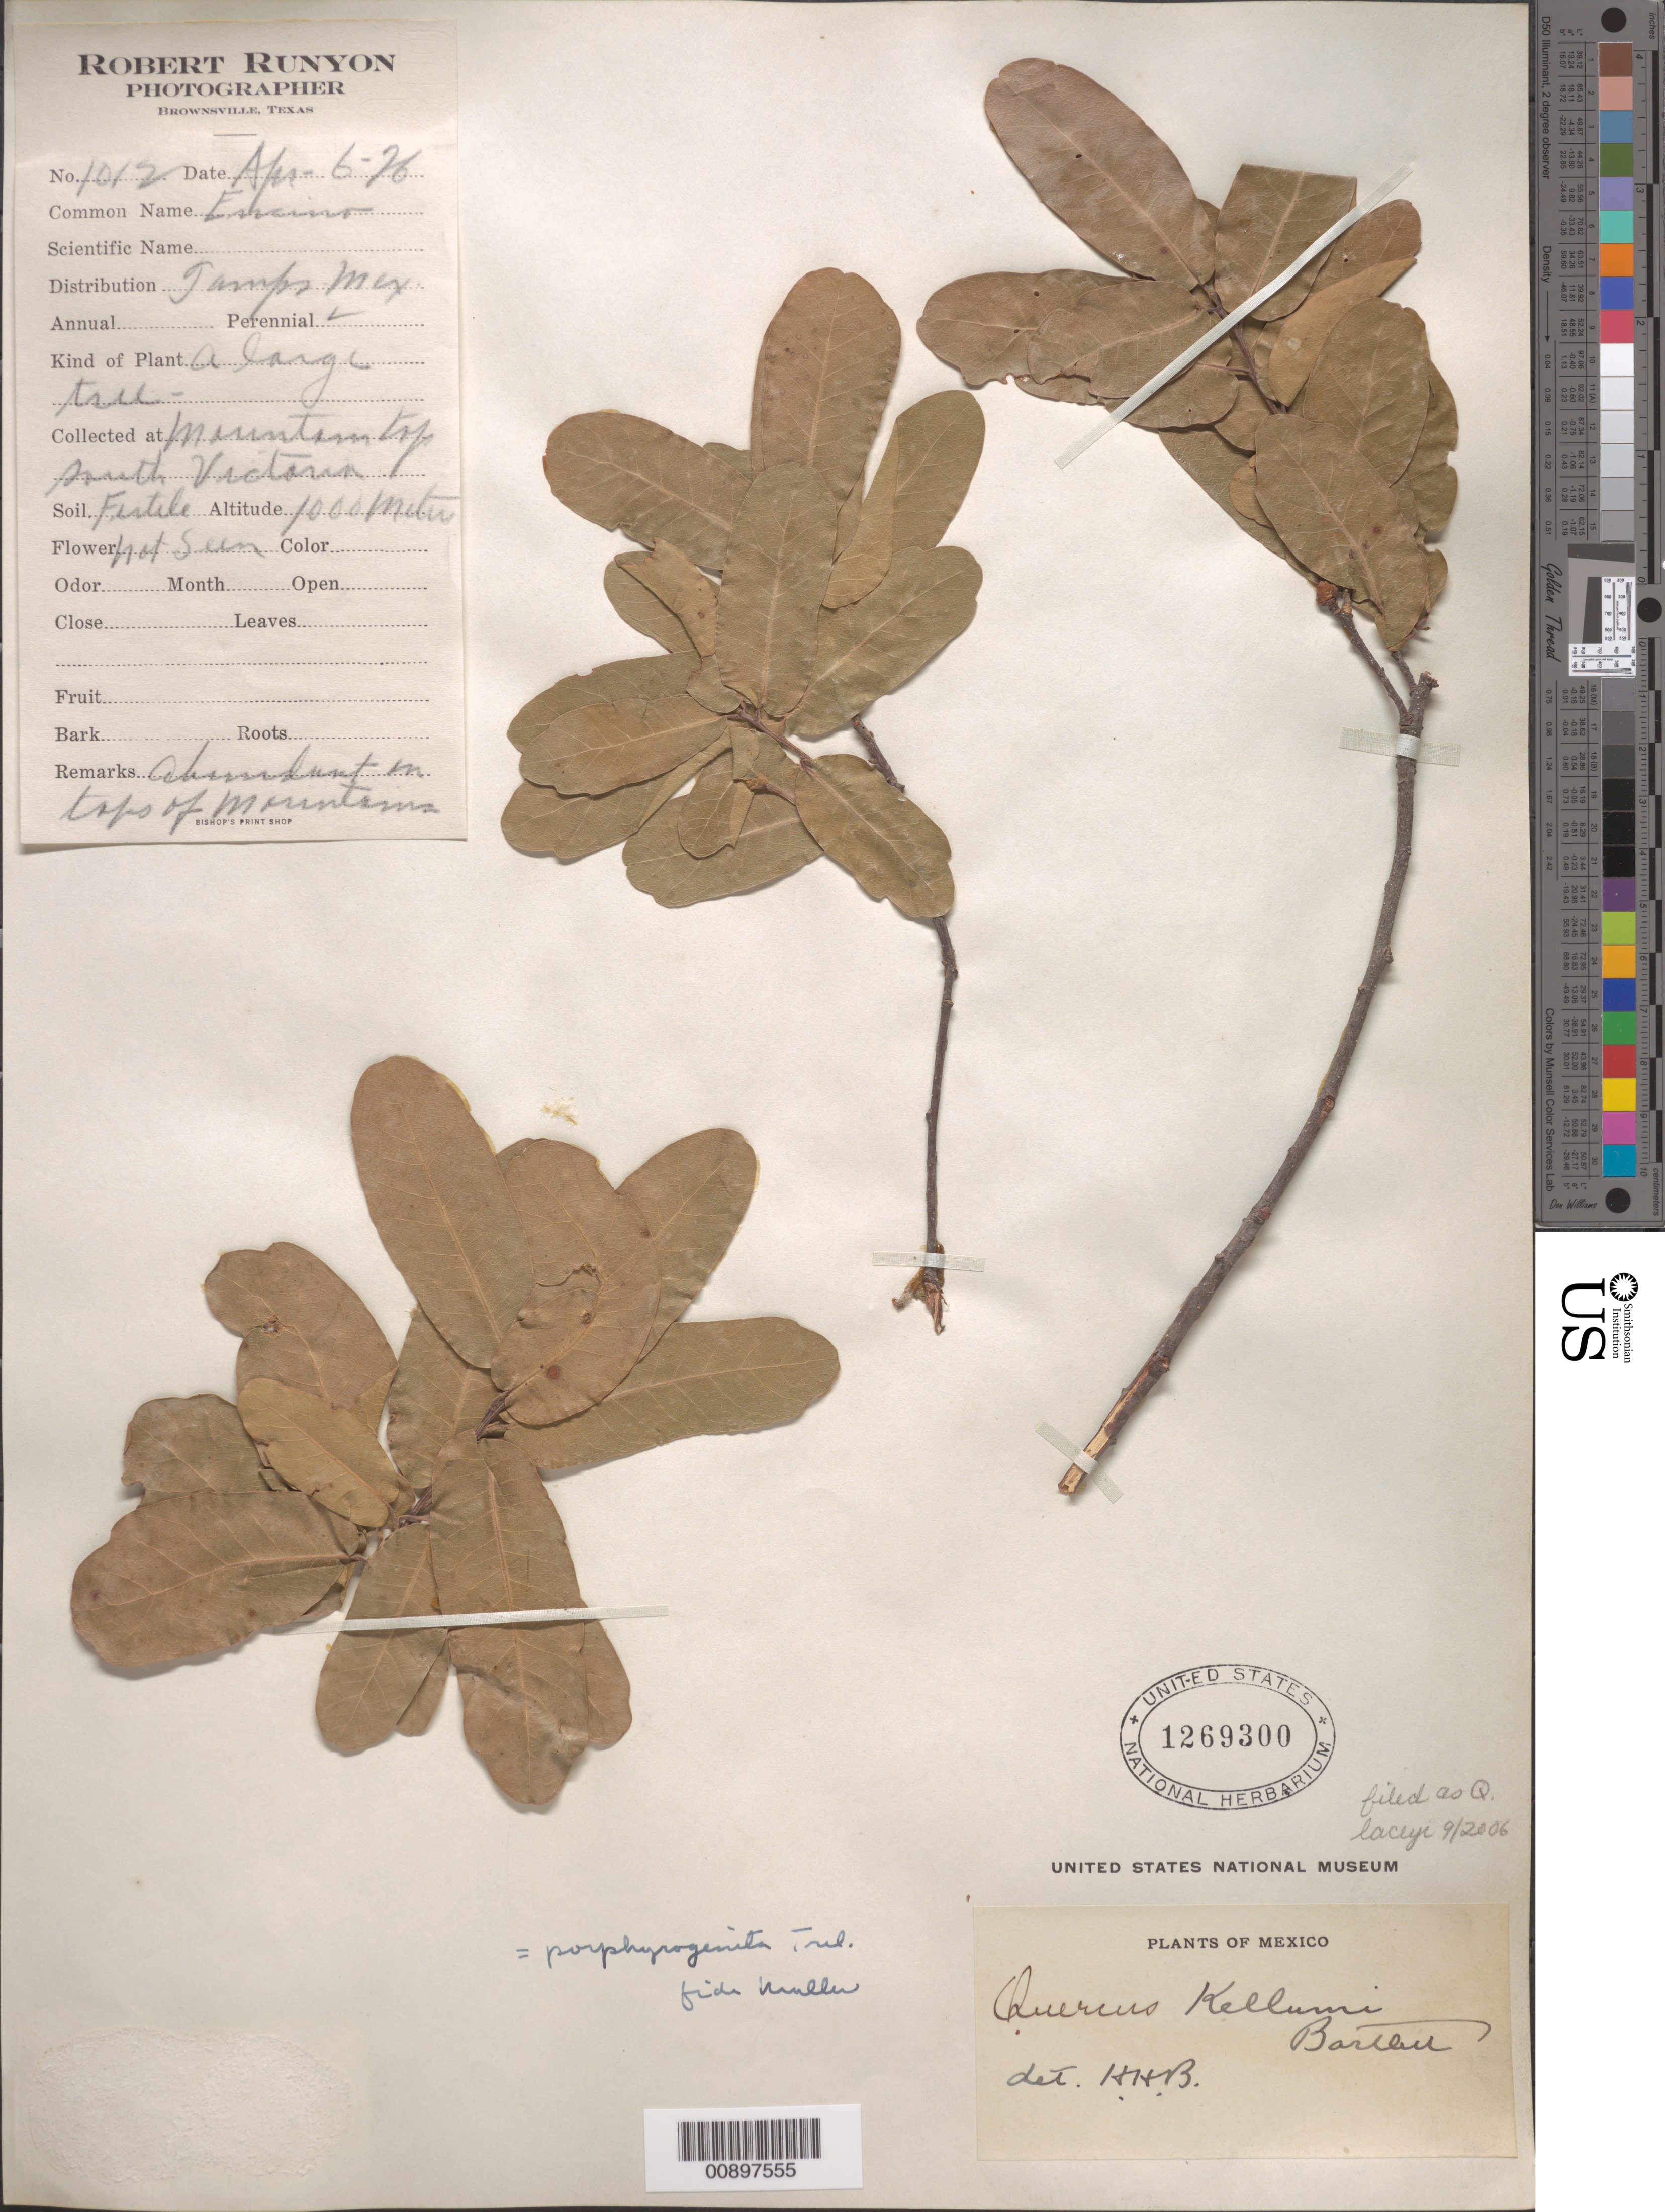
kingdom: Plantae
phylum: Tracheophyta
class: Magnoliopsida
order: Fagales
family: Fagaceae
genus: Quercus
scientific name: Quercus laceyi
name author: Small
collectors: R. Runyon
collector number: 1012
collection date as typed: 06 Apr 1926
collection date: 1926-04-06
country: Mexico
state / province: Tamaulipas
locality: Mountain top south Victoria, Tamaulipas.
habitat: Mountain top.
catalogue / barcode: US 1269300